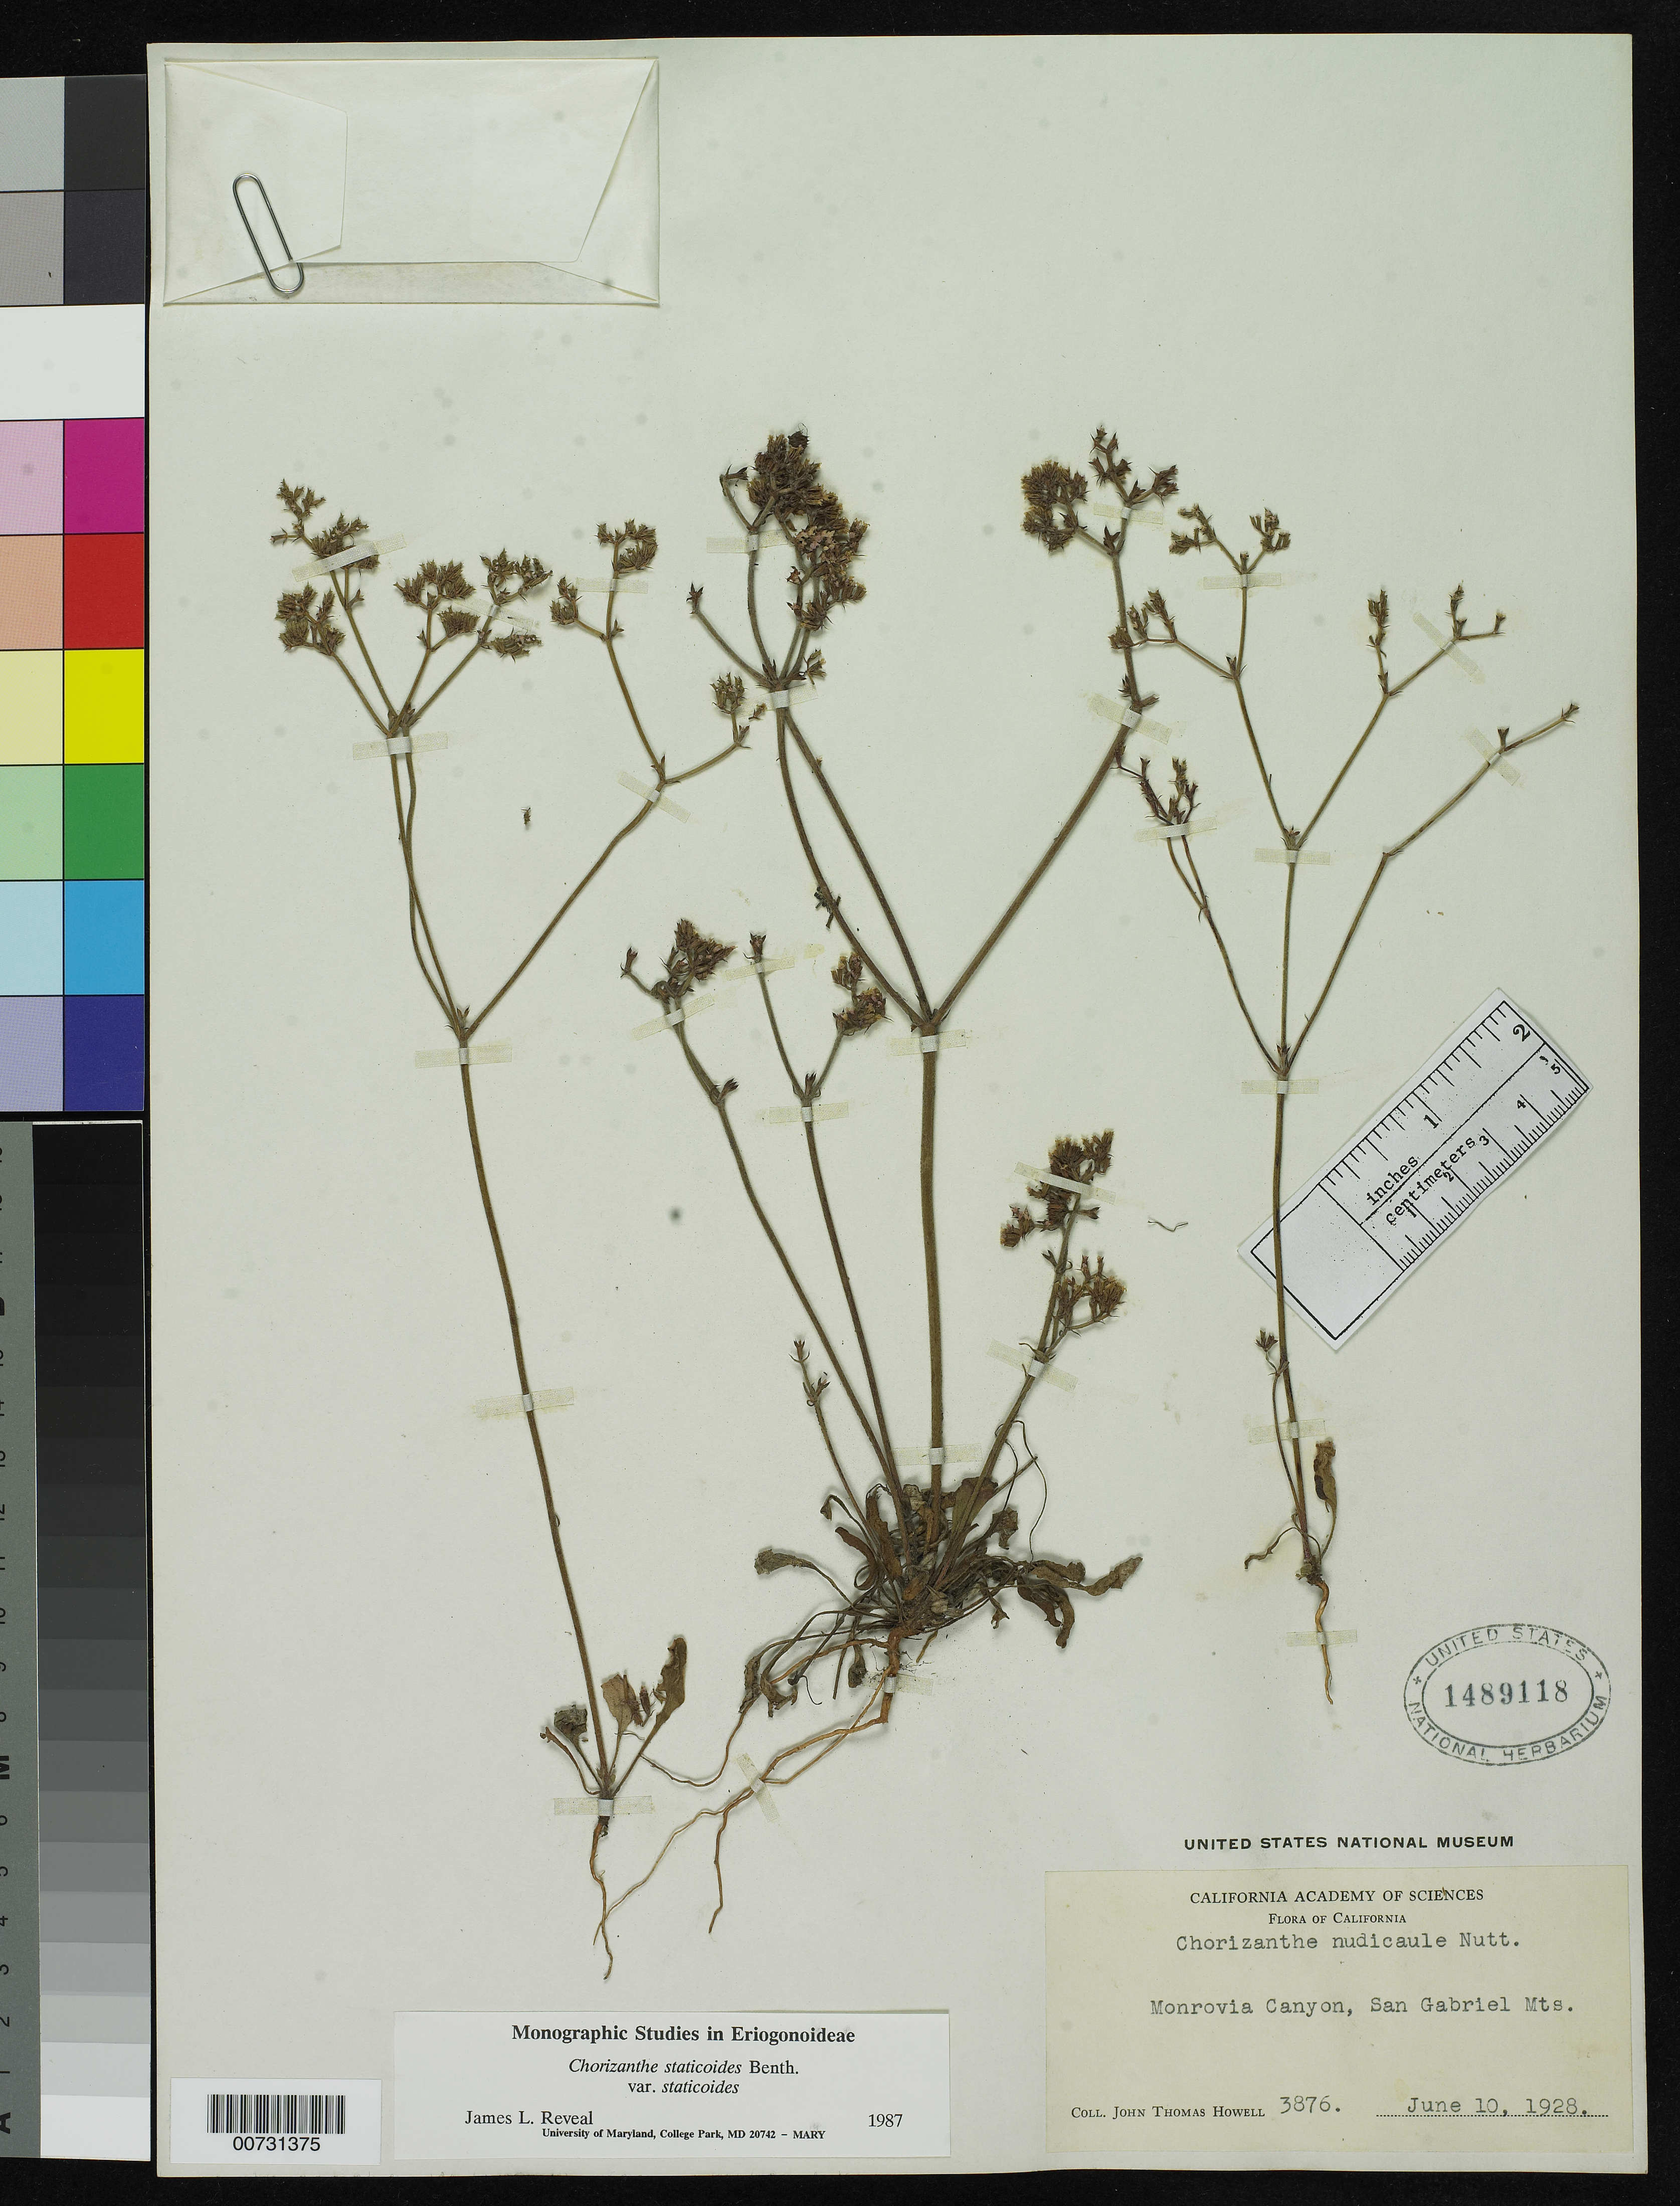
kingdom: Plantae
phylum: Tracheophyta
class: Magnoliopsida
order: Caryophyllales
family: Polygonaceae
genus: Chorizanthe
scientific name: Chorizanthe staticoides var. brevispina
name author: Goodman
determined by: Reveal, J. L.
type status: Isotype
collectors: J. T. Howell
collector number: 3876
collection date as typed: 10 Jun 1928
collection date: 1928-06-10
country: United States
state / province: California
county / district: Los Angeles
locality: Monrovia Canyon, San Gabriel Mts.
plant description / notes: Holotype at MO.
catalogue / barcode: US 1489118